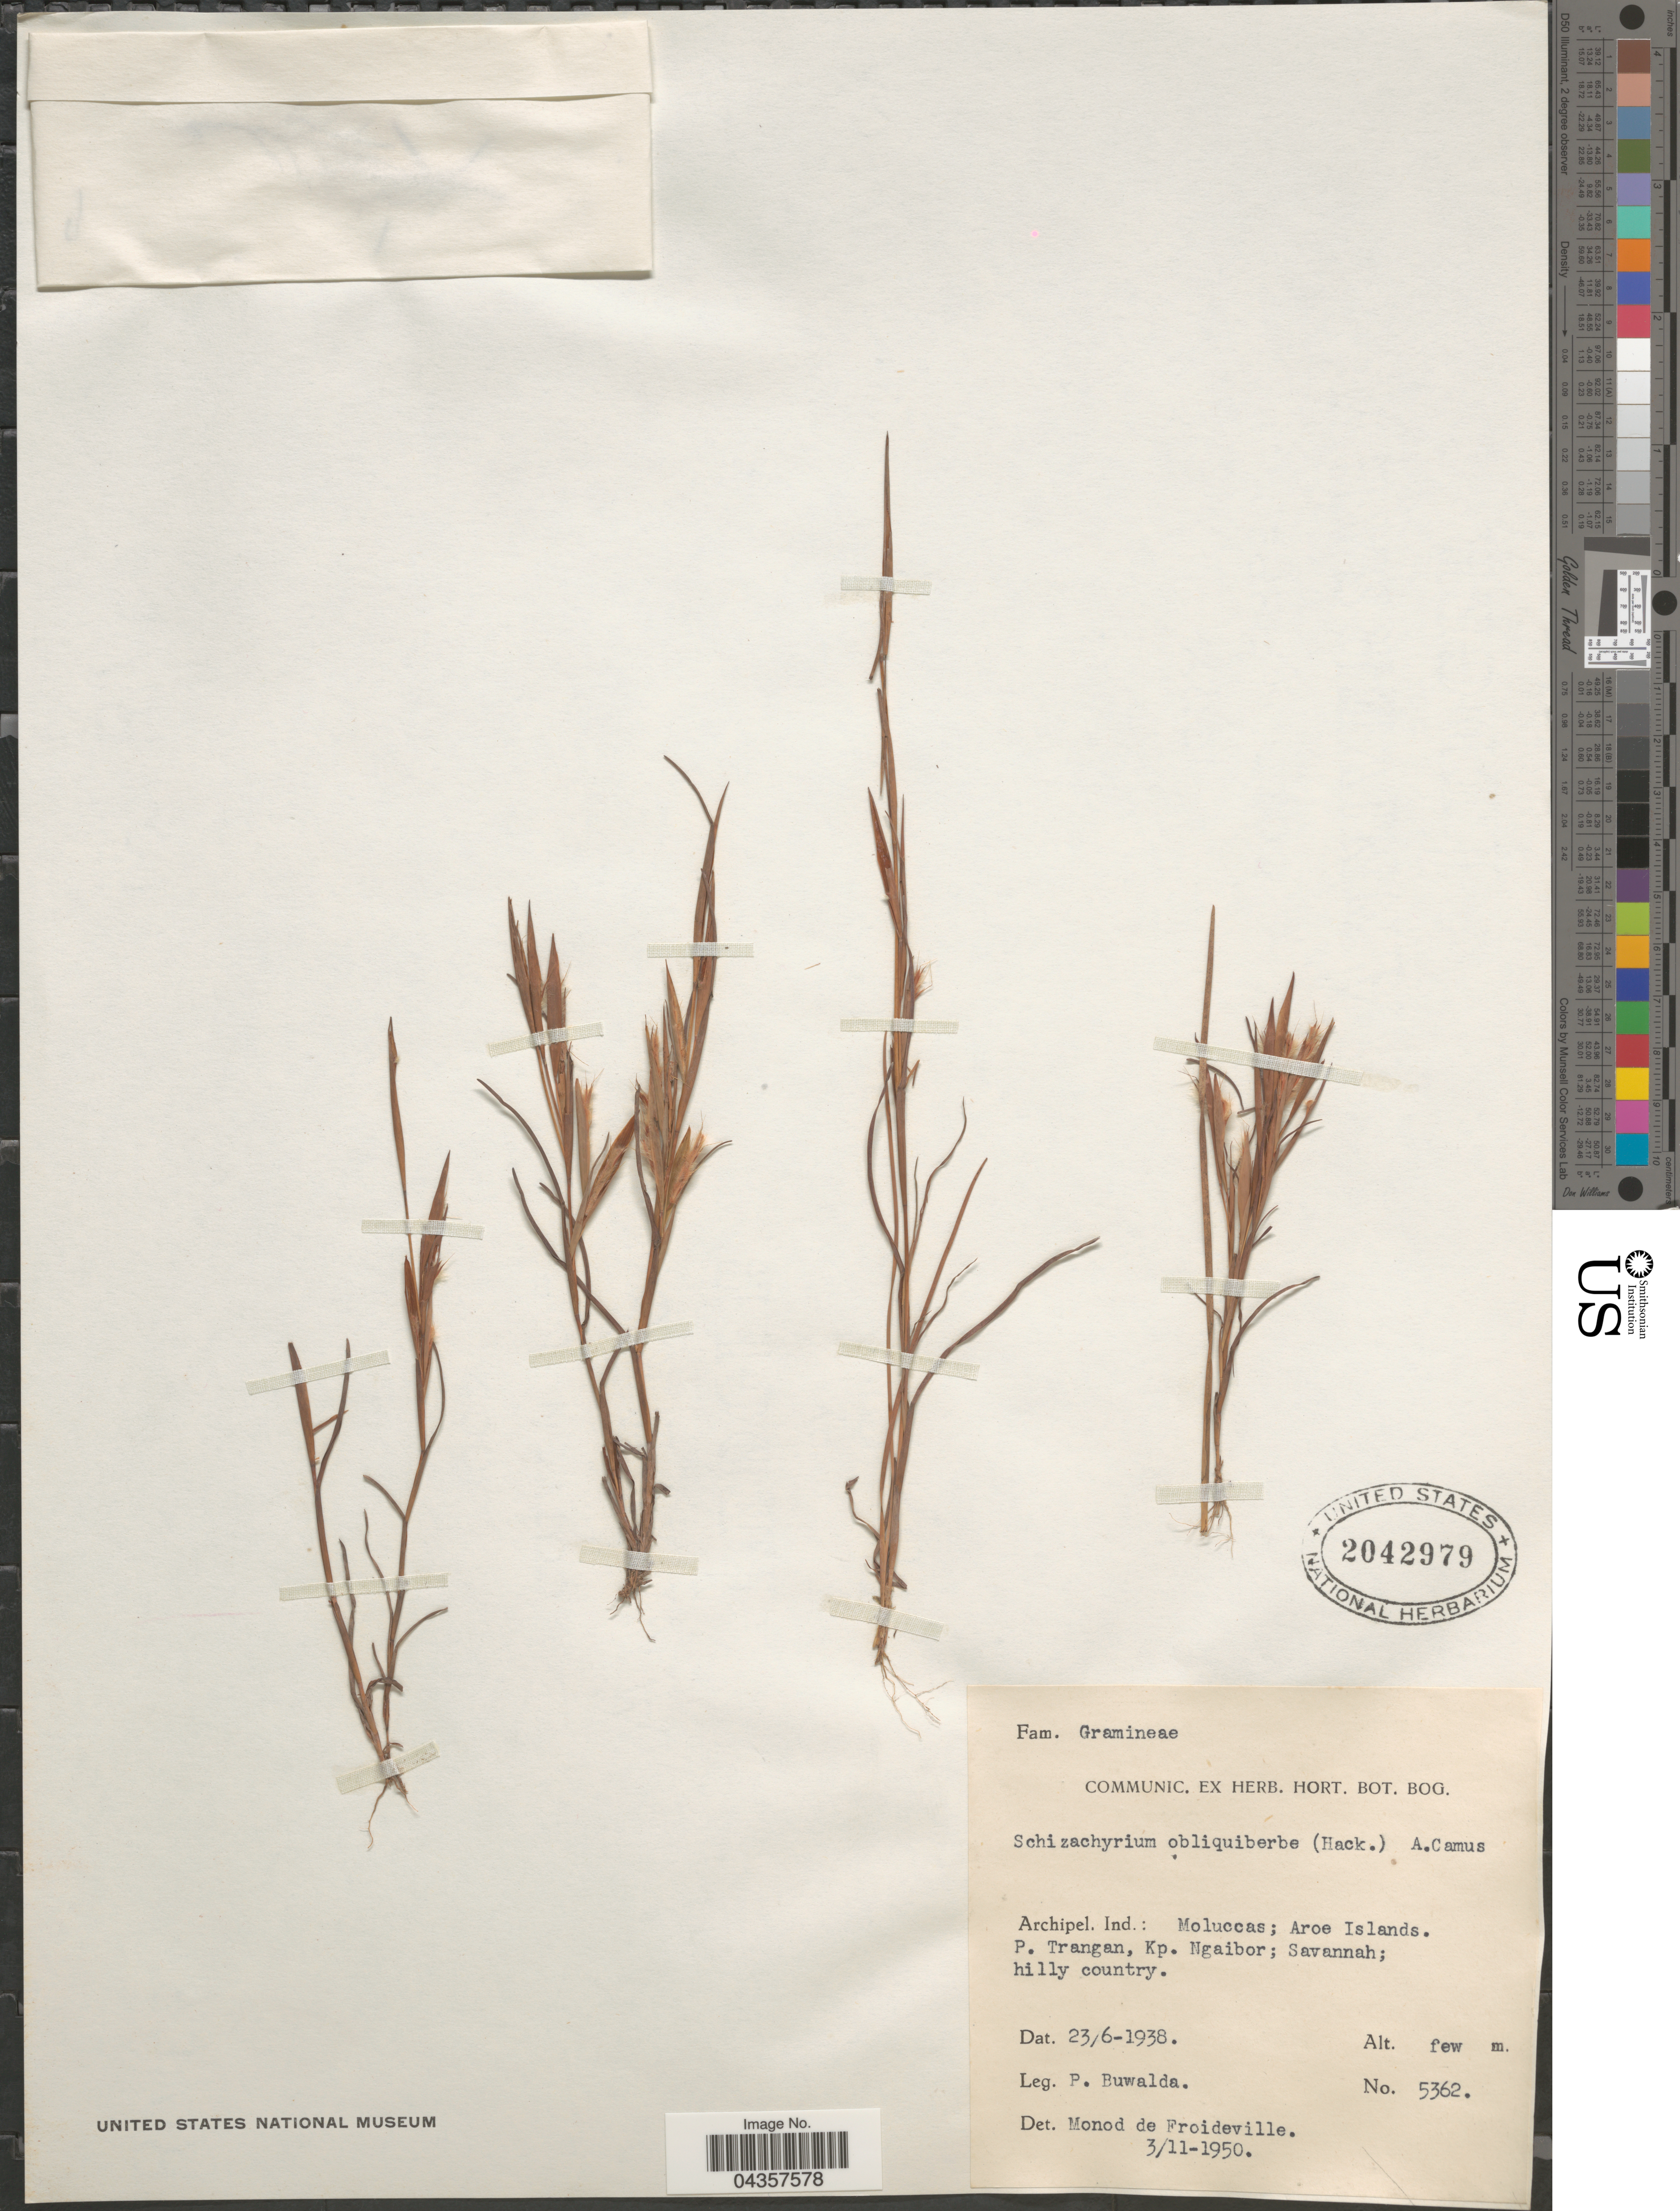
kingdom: Plantae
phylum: Tracheophyta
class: Liliopsida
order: Poales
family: Poaceae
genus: Schizachyrium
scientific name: Schizachyrium sp.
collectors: P. Buwalda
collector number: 5362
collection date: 1938-06-23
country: Indonesia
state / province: Maluku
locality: Archipel. Ind.: Moluccas; Aroe Islands. P. Trangan, Kp. Naibor.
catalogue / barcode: US 2042979